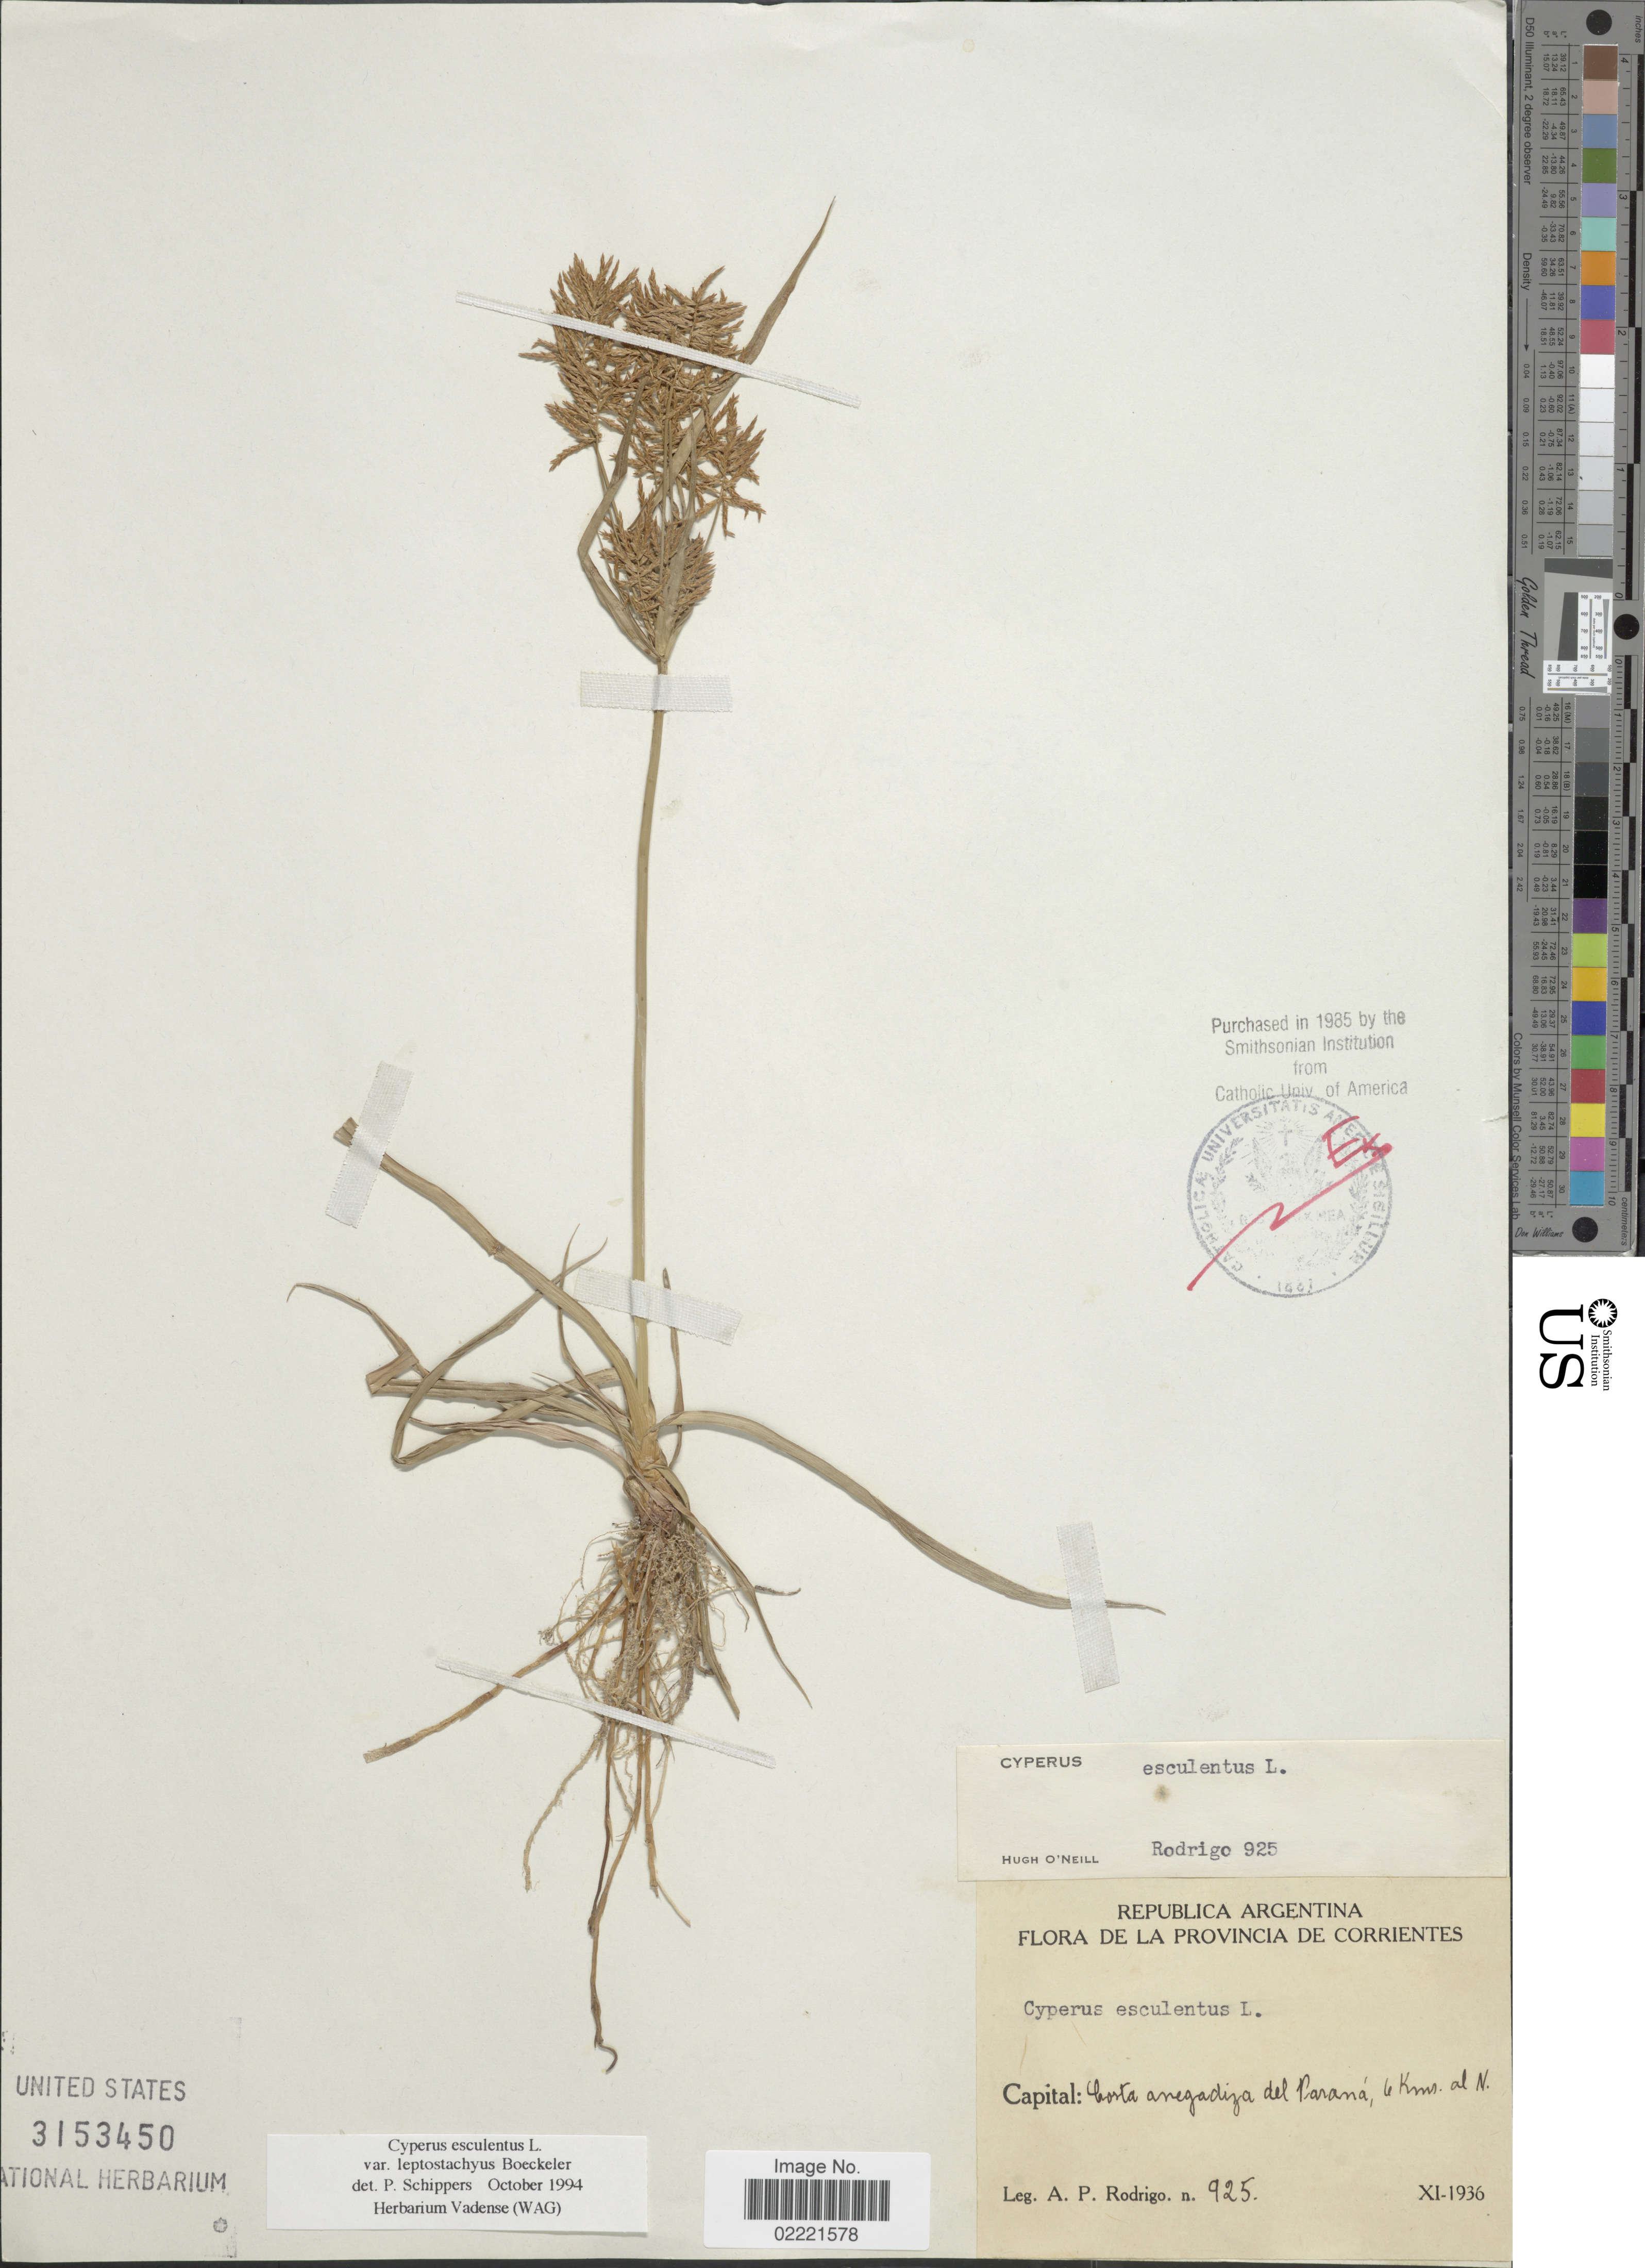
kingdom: Plantae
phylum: Tracheophyta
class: Liliopsida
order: Poales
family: Cyperaceae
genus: Cyperus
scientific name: Cyperus esculentus var. leptostachyus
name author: Boeckeler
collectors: A. Rodrigo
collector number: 925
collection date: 1936-11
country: Argentina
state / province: Corrientes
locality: De La Provincia De Corrientes, Capital: Costa aregadiza del Parana, 6 Kms al N.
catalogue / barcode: US 3153450